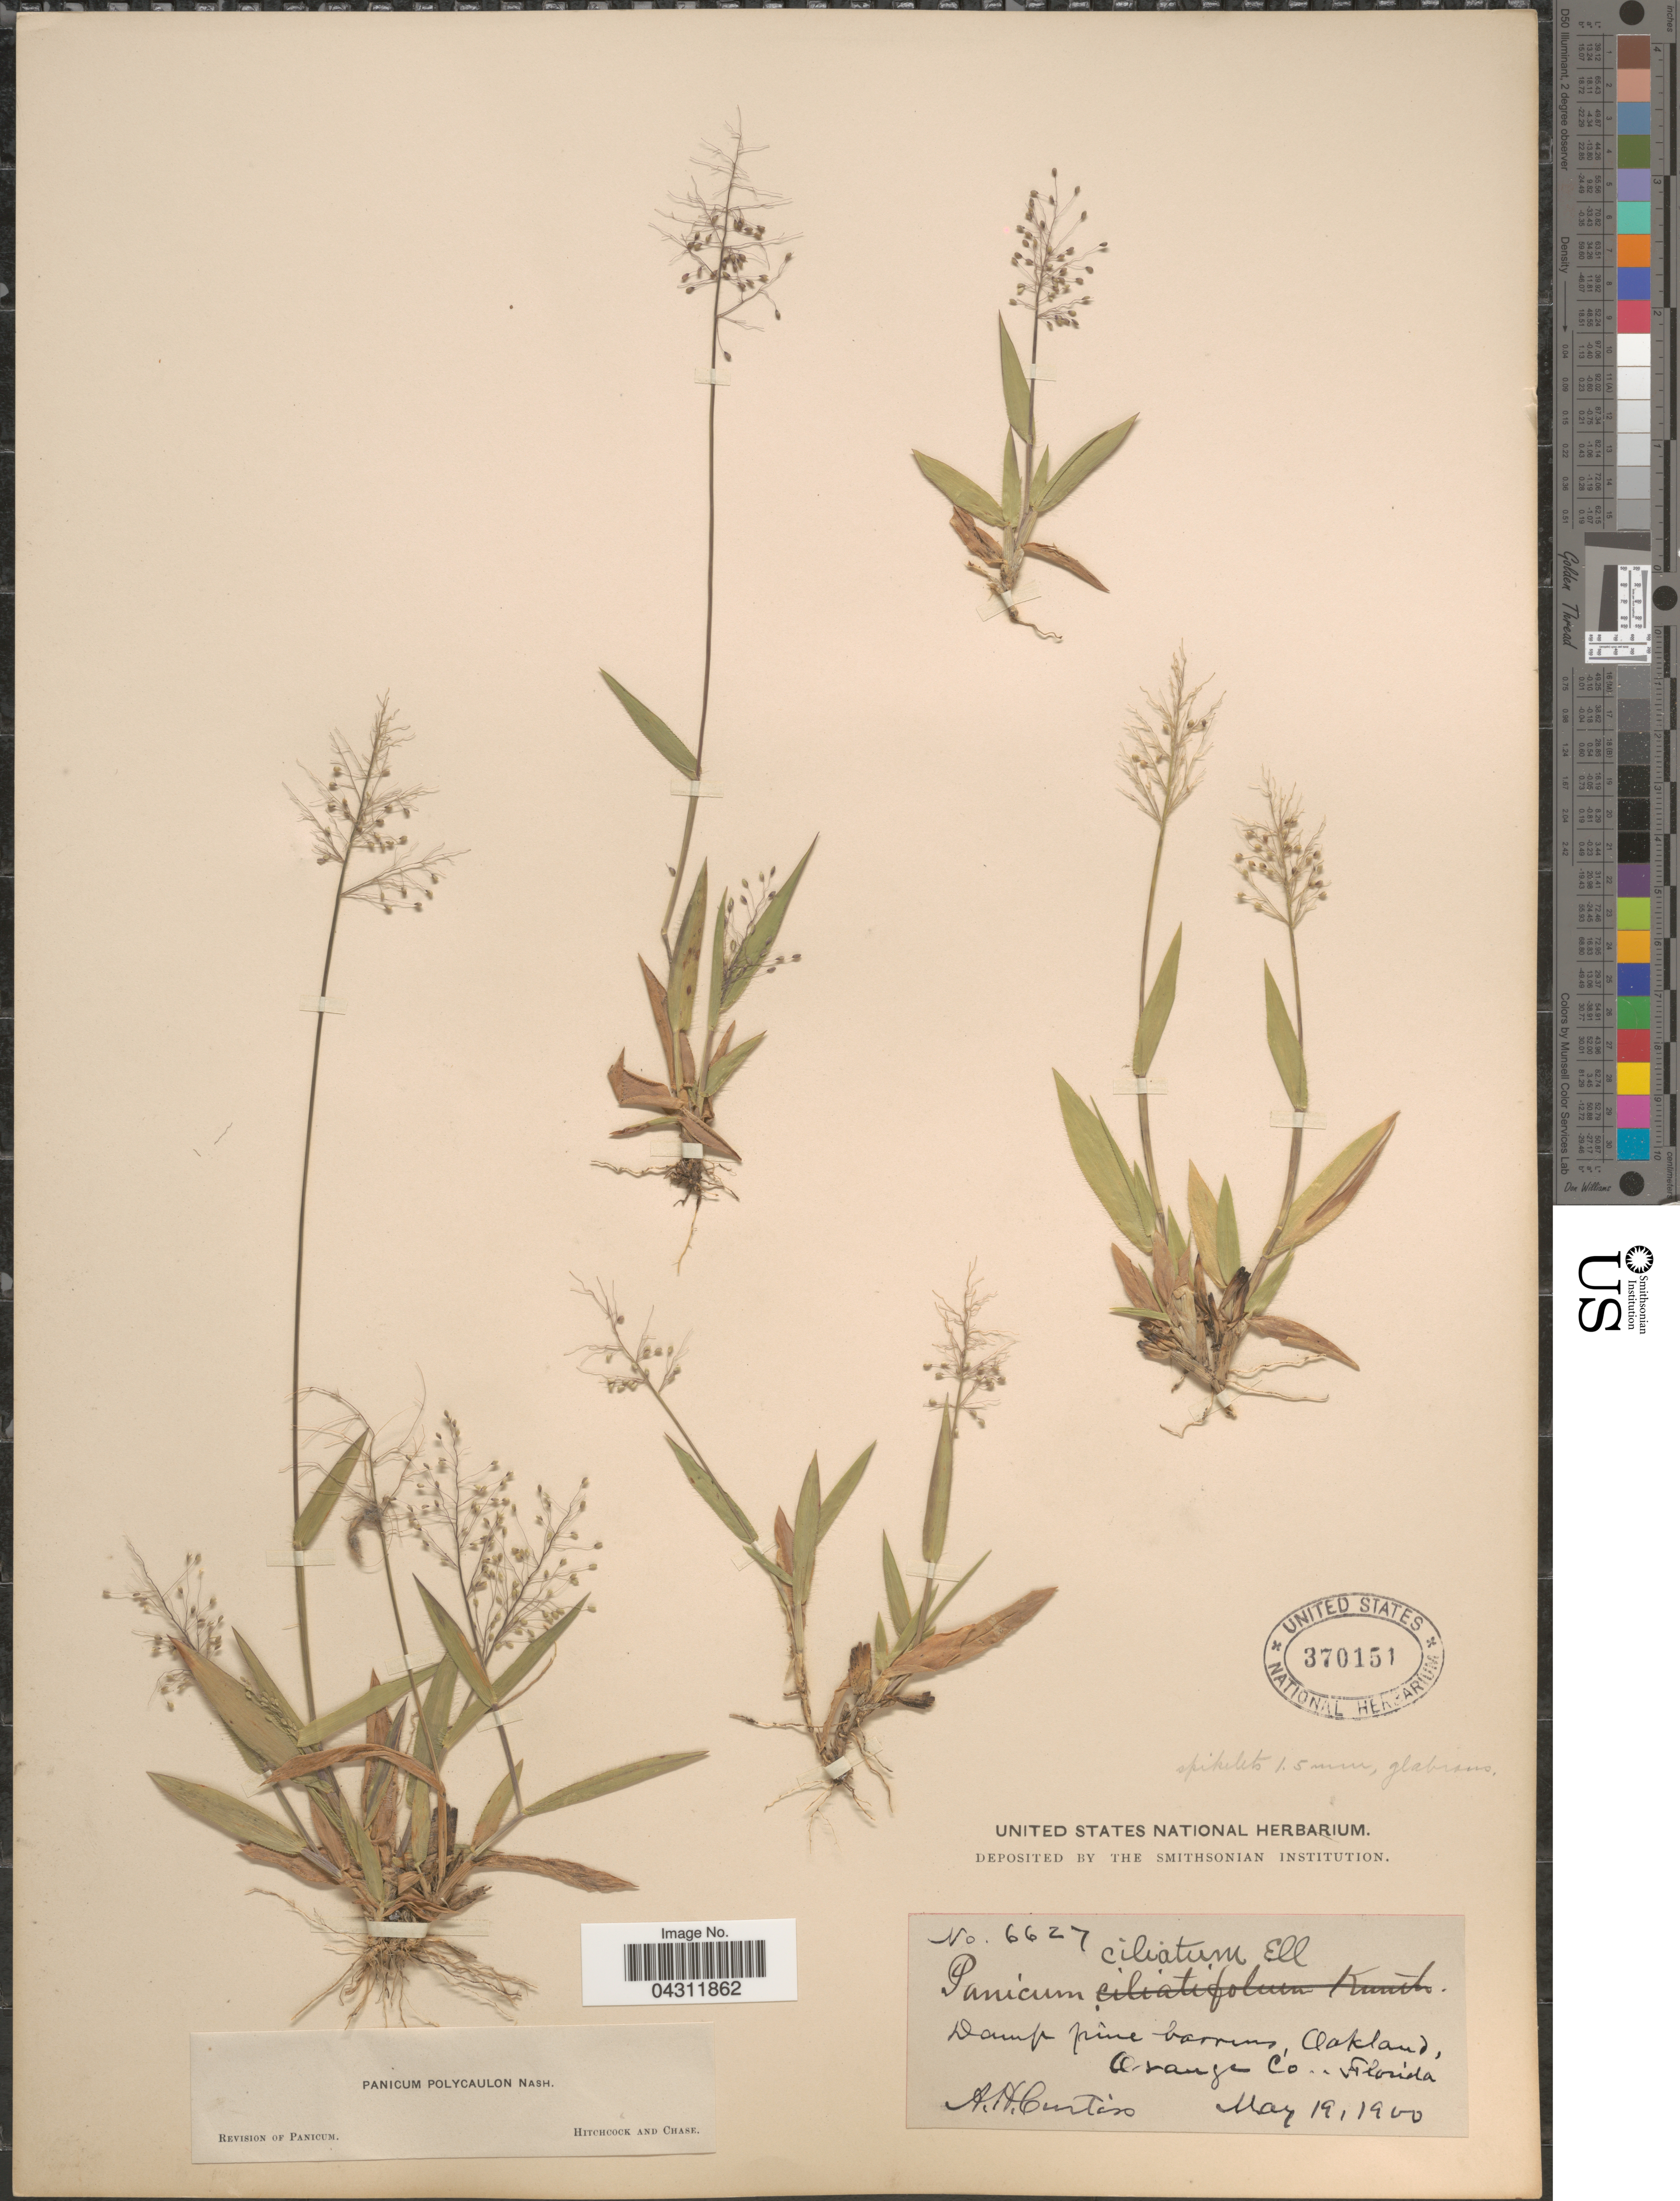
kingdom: Plantae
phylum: Tracheophyta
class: Liliopsida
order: Poales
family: Poaceae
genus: Dichanthelium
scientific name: Dichanthelium strigosum var. glabrescens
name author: (Griseb.) Freckmann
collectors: A. H. Curtiss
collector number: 6627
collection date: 1900-05-19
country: United States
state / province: Florida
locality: Damp pine barrens, Oakland, Orange Co.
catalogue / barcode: US 370151